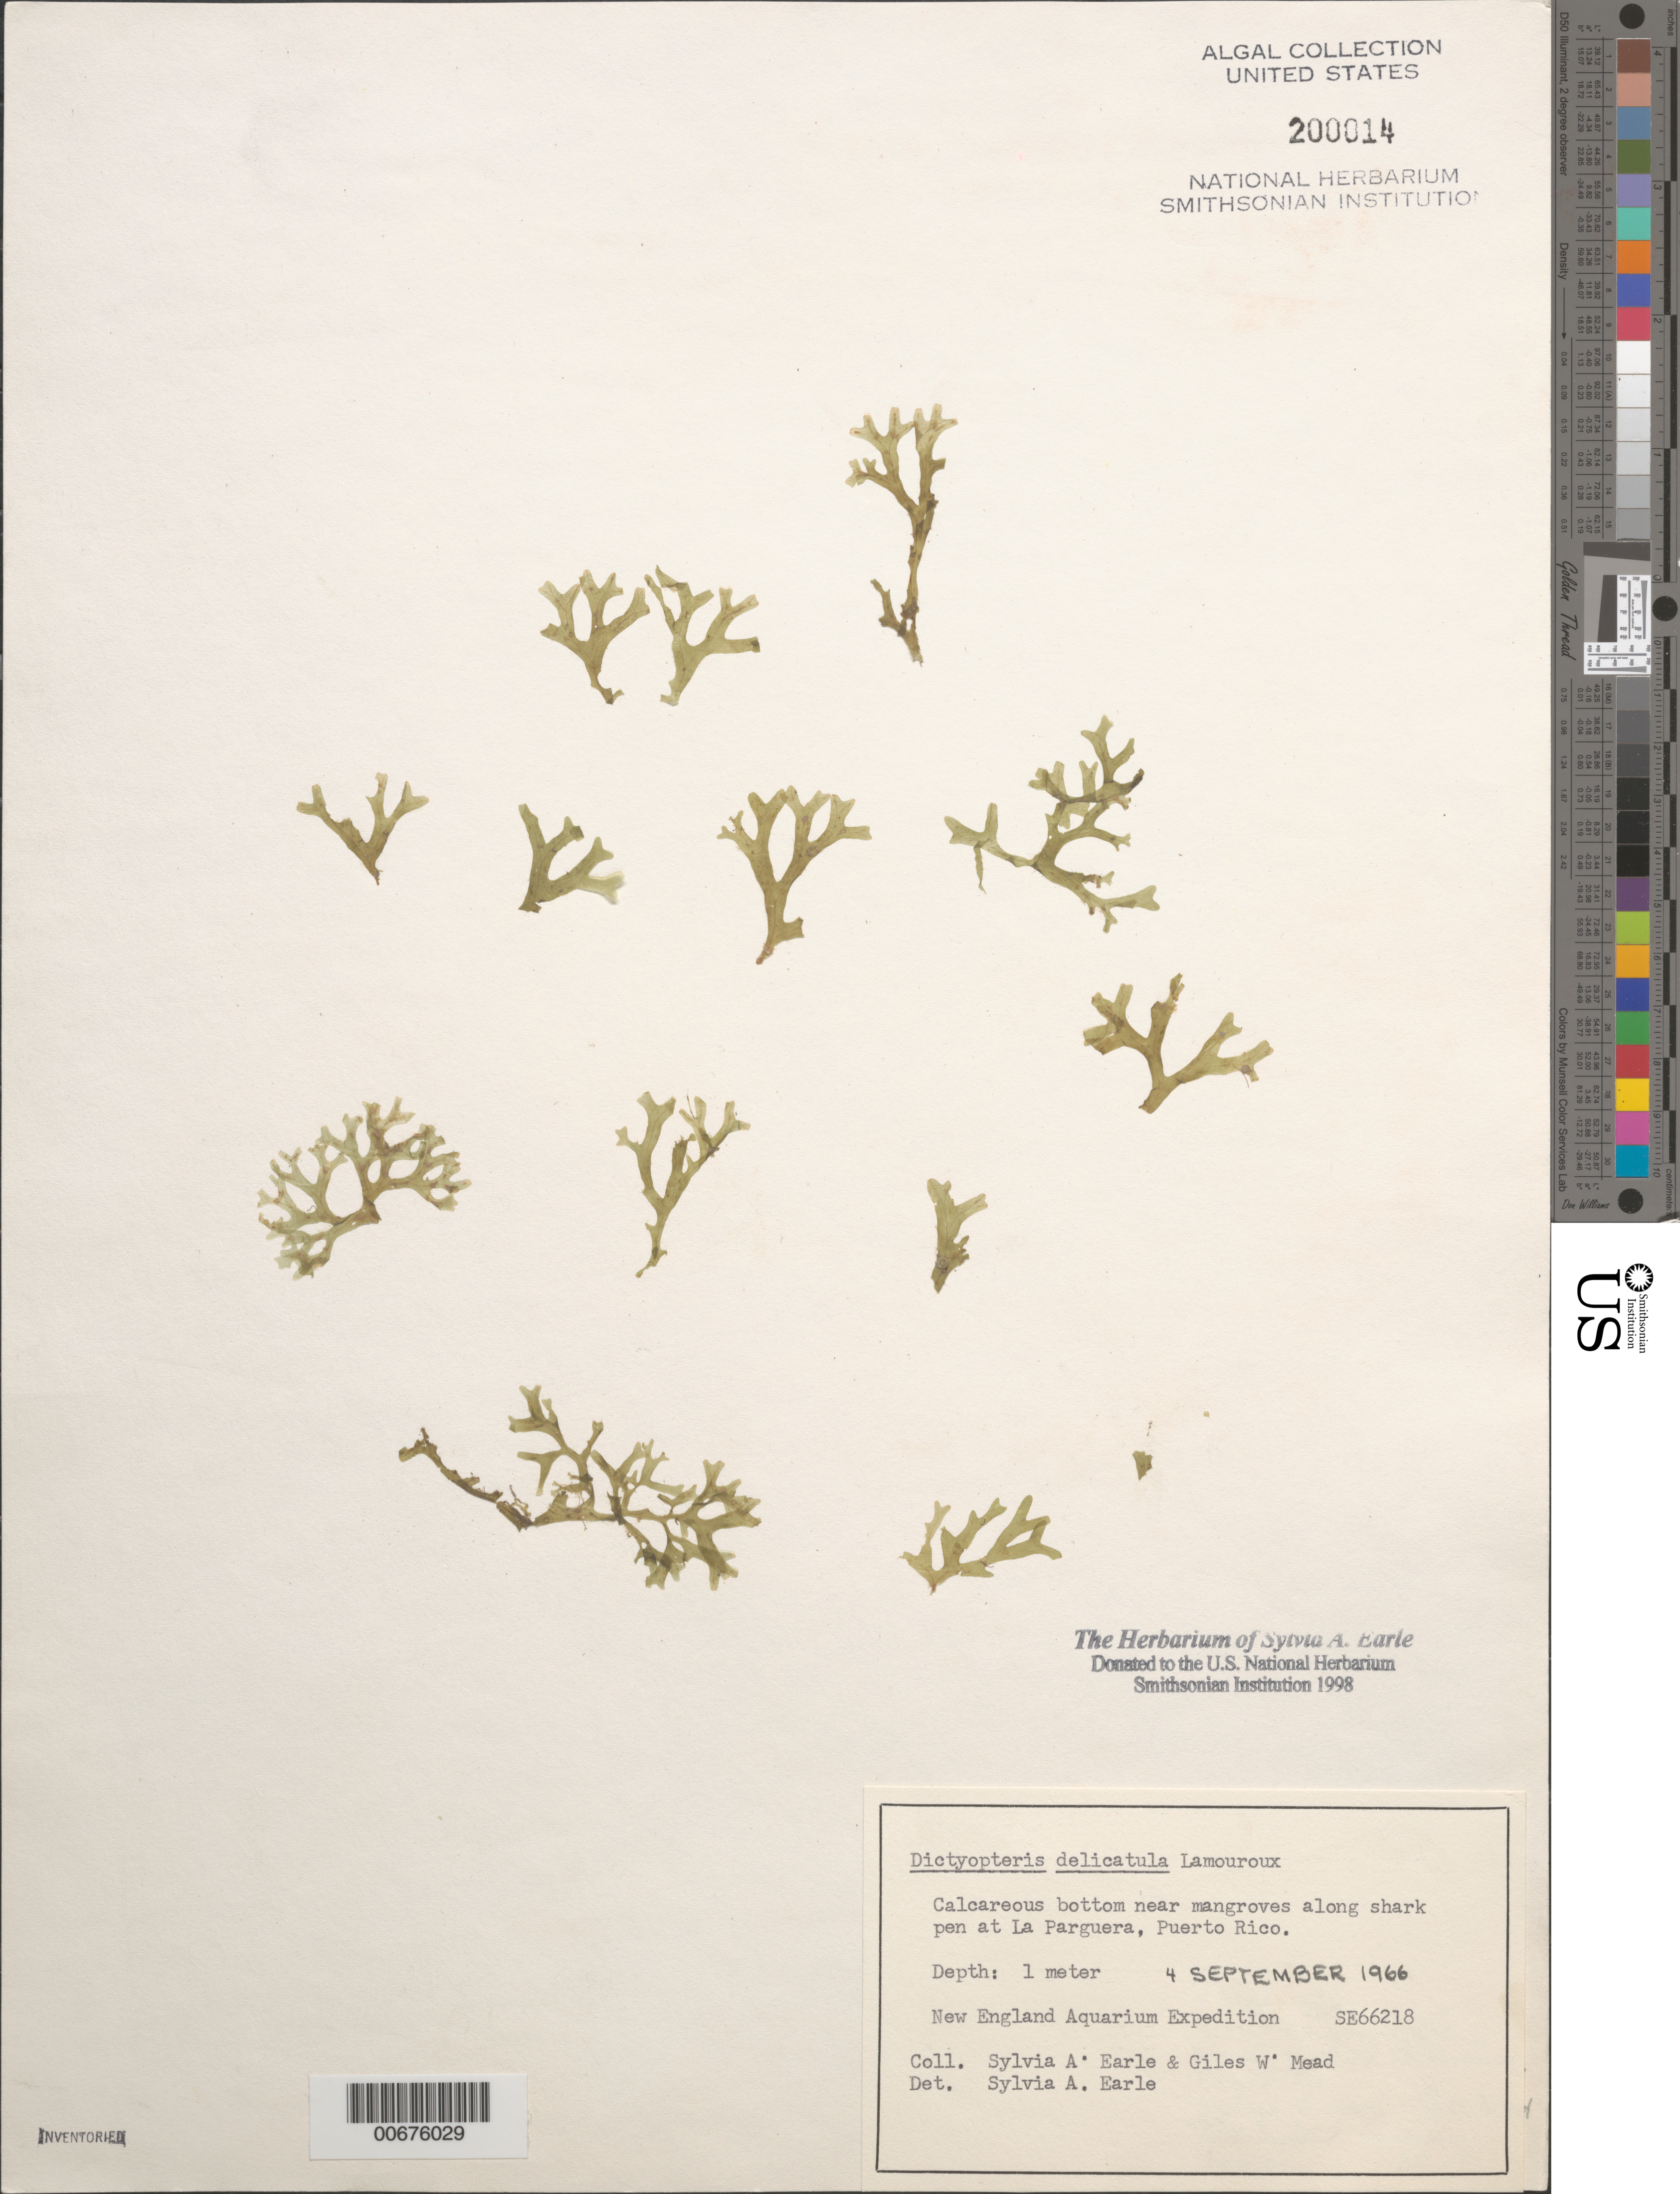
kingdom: Chromista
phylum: Ochrophyta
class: Phaeophyceae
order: Dictyotales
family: Dictyotaceae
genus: Dictyopteris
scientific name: Dictyopteris delicatula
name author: J.V.Lamouroux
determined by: Earle, S. A.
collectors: S. A. Earle & G. W. Mead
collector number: Se 66218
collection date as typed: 04 Sep 1966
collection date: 1966-09-04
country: Puerto Rico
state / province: Lajas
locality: La Parguera, Shark Pens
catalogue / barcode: US 200014